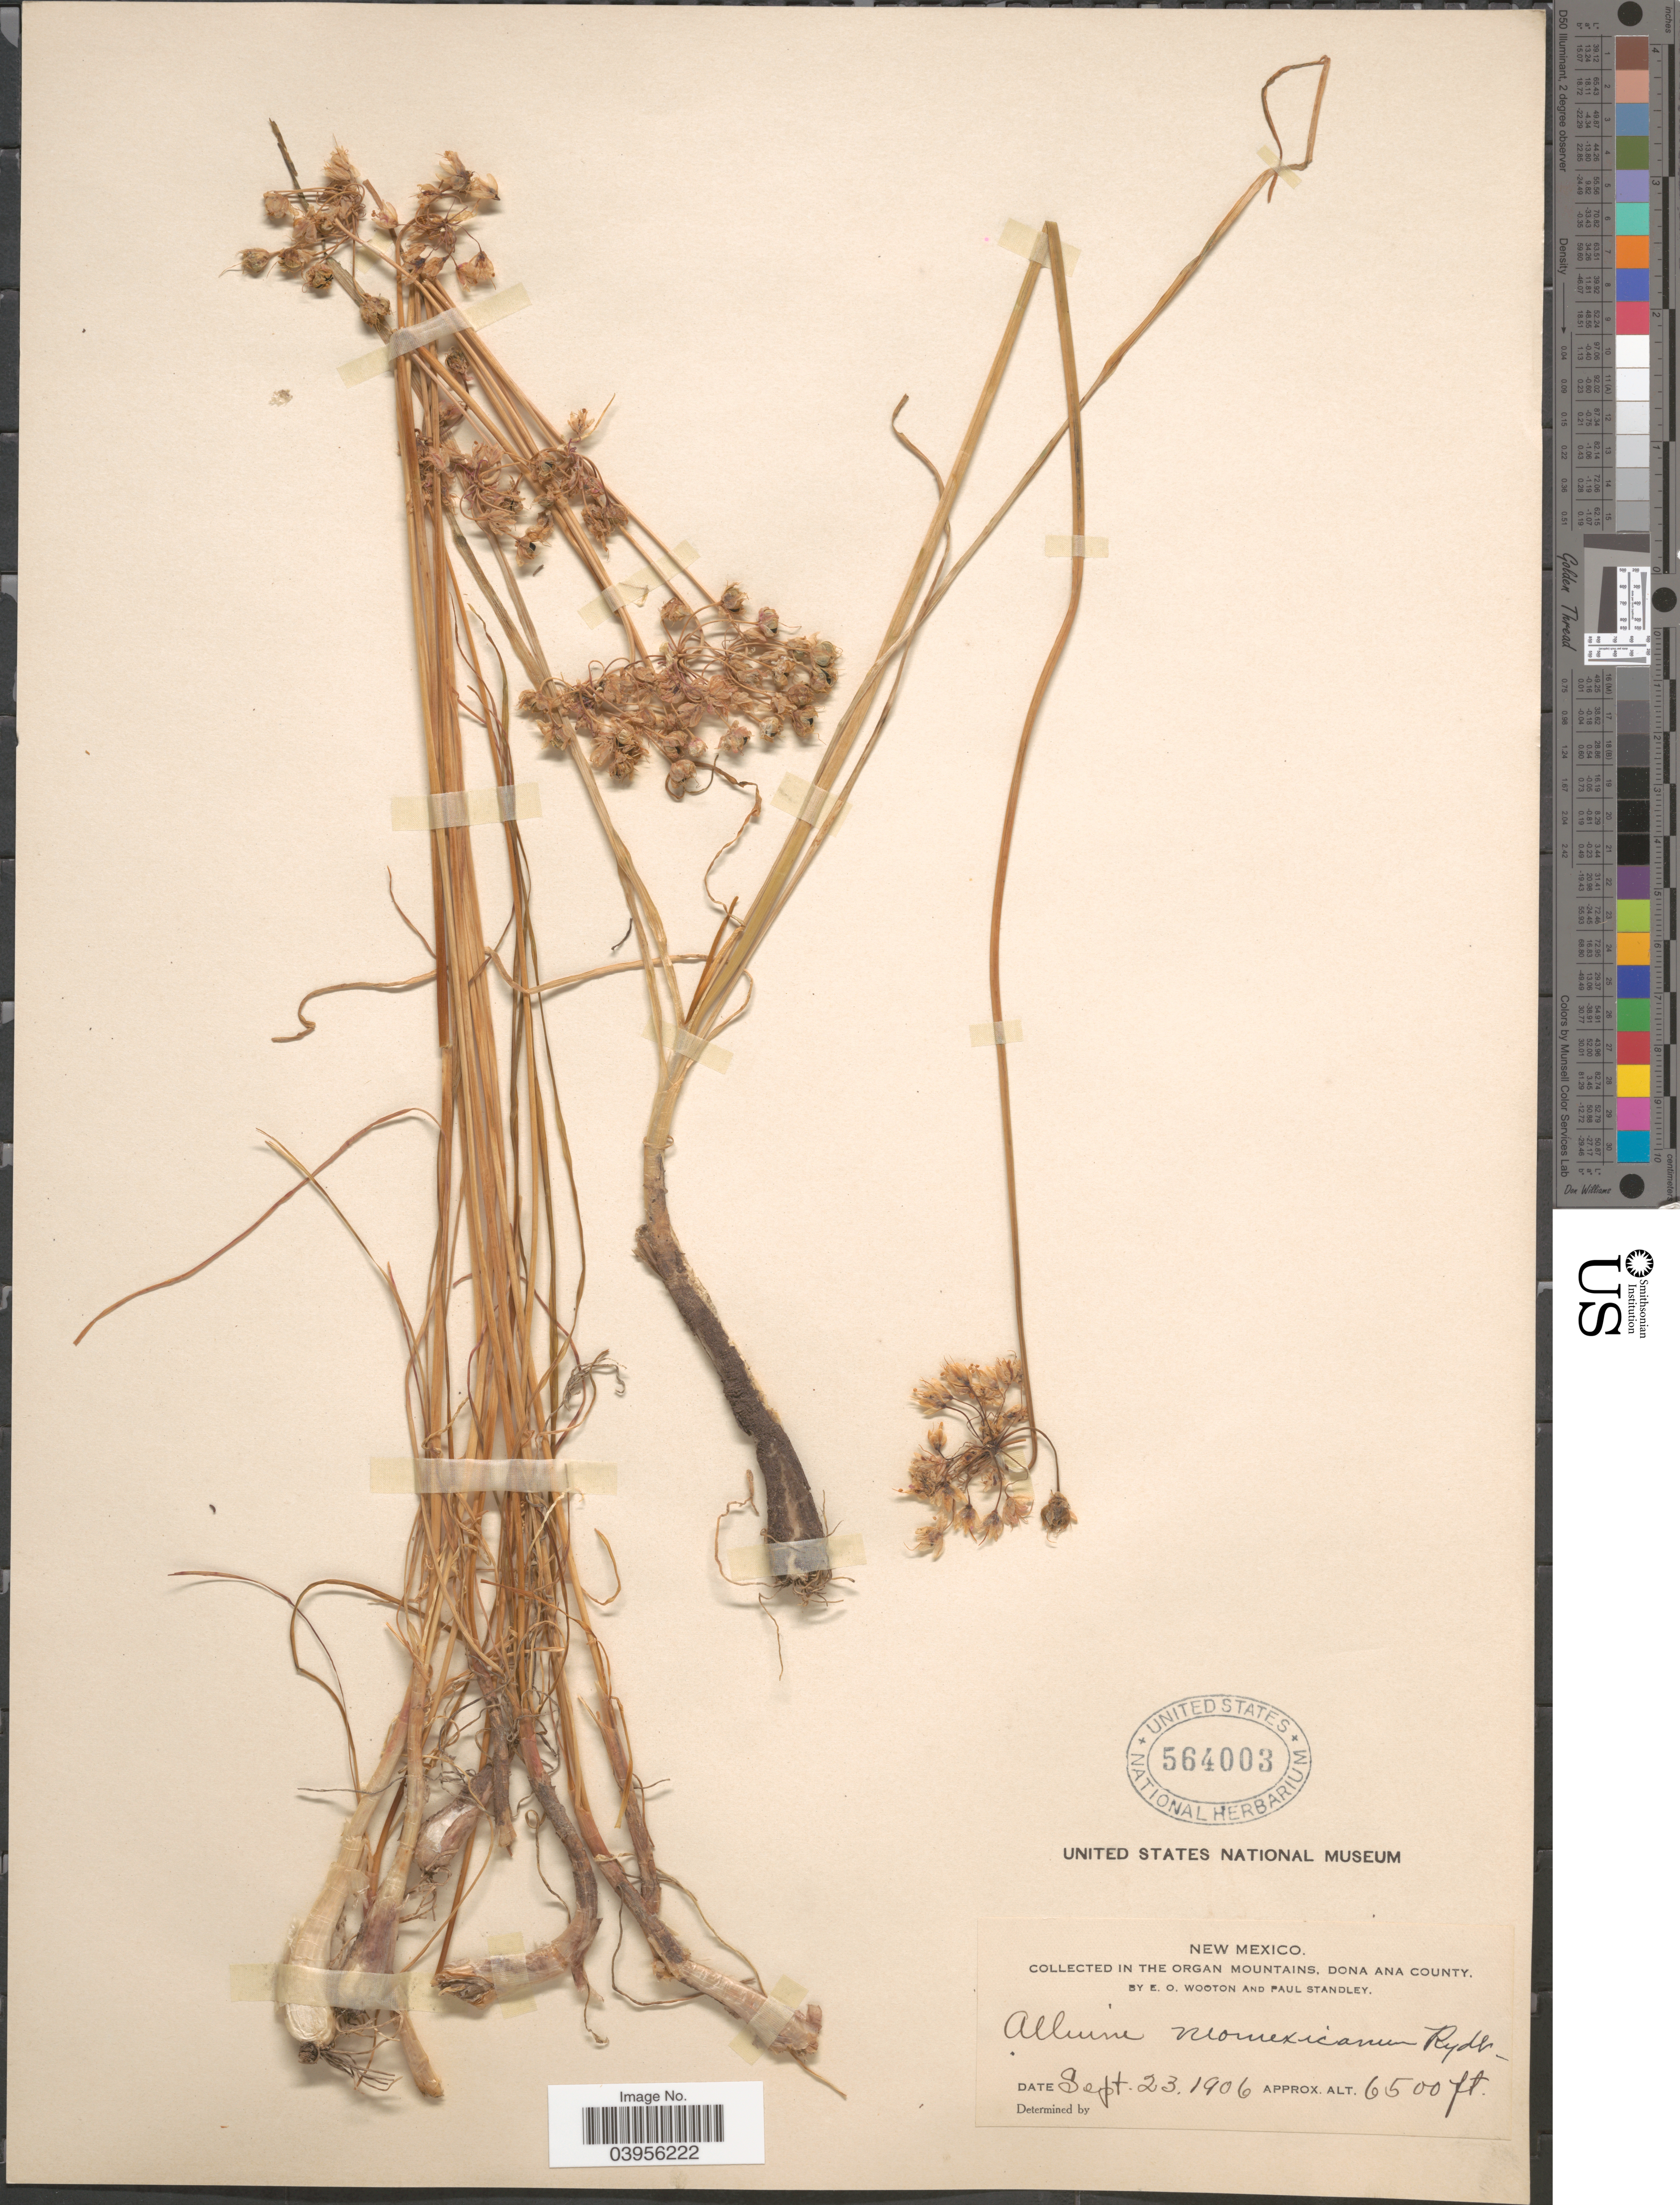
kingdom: Plantae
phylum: Tracheophyta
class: Liliopsida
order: Asparagales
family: Amaryllidaceae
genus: Allium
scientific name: Allium neomexicanum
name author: Rydb.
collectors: E. O. Wooton & P. C. Standley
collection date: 1906-09-23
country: United States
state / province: New Mexico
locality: In the Organ Mountains, Dona Ana County.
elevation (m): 1981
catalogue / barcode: US 564003